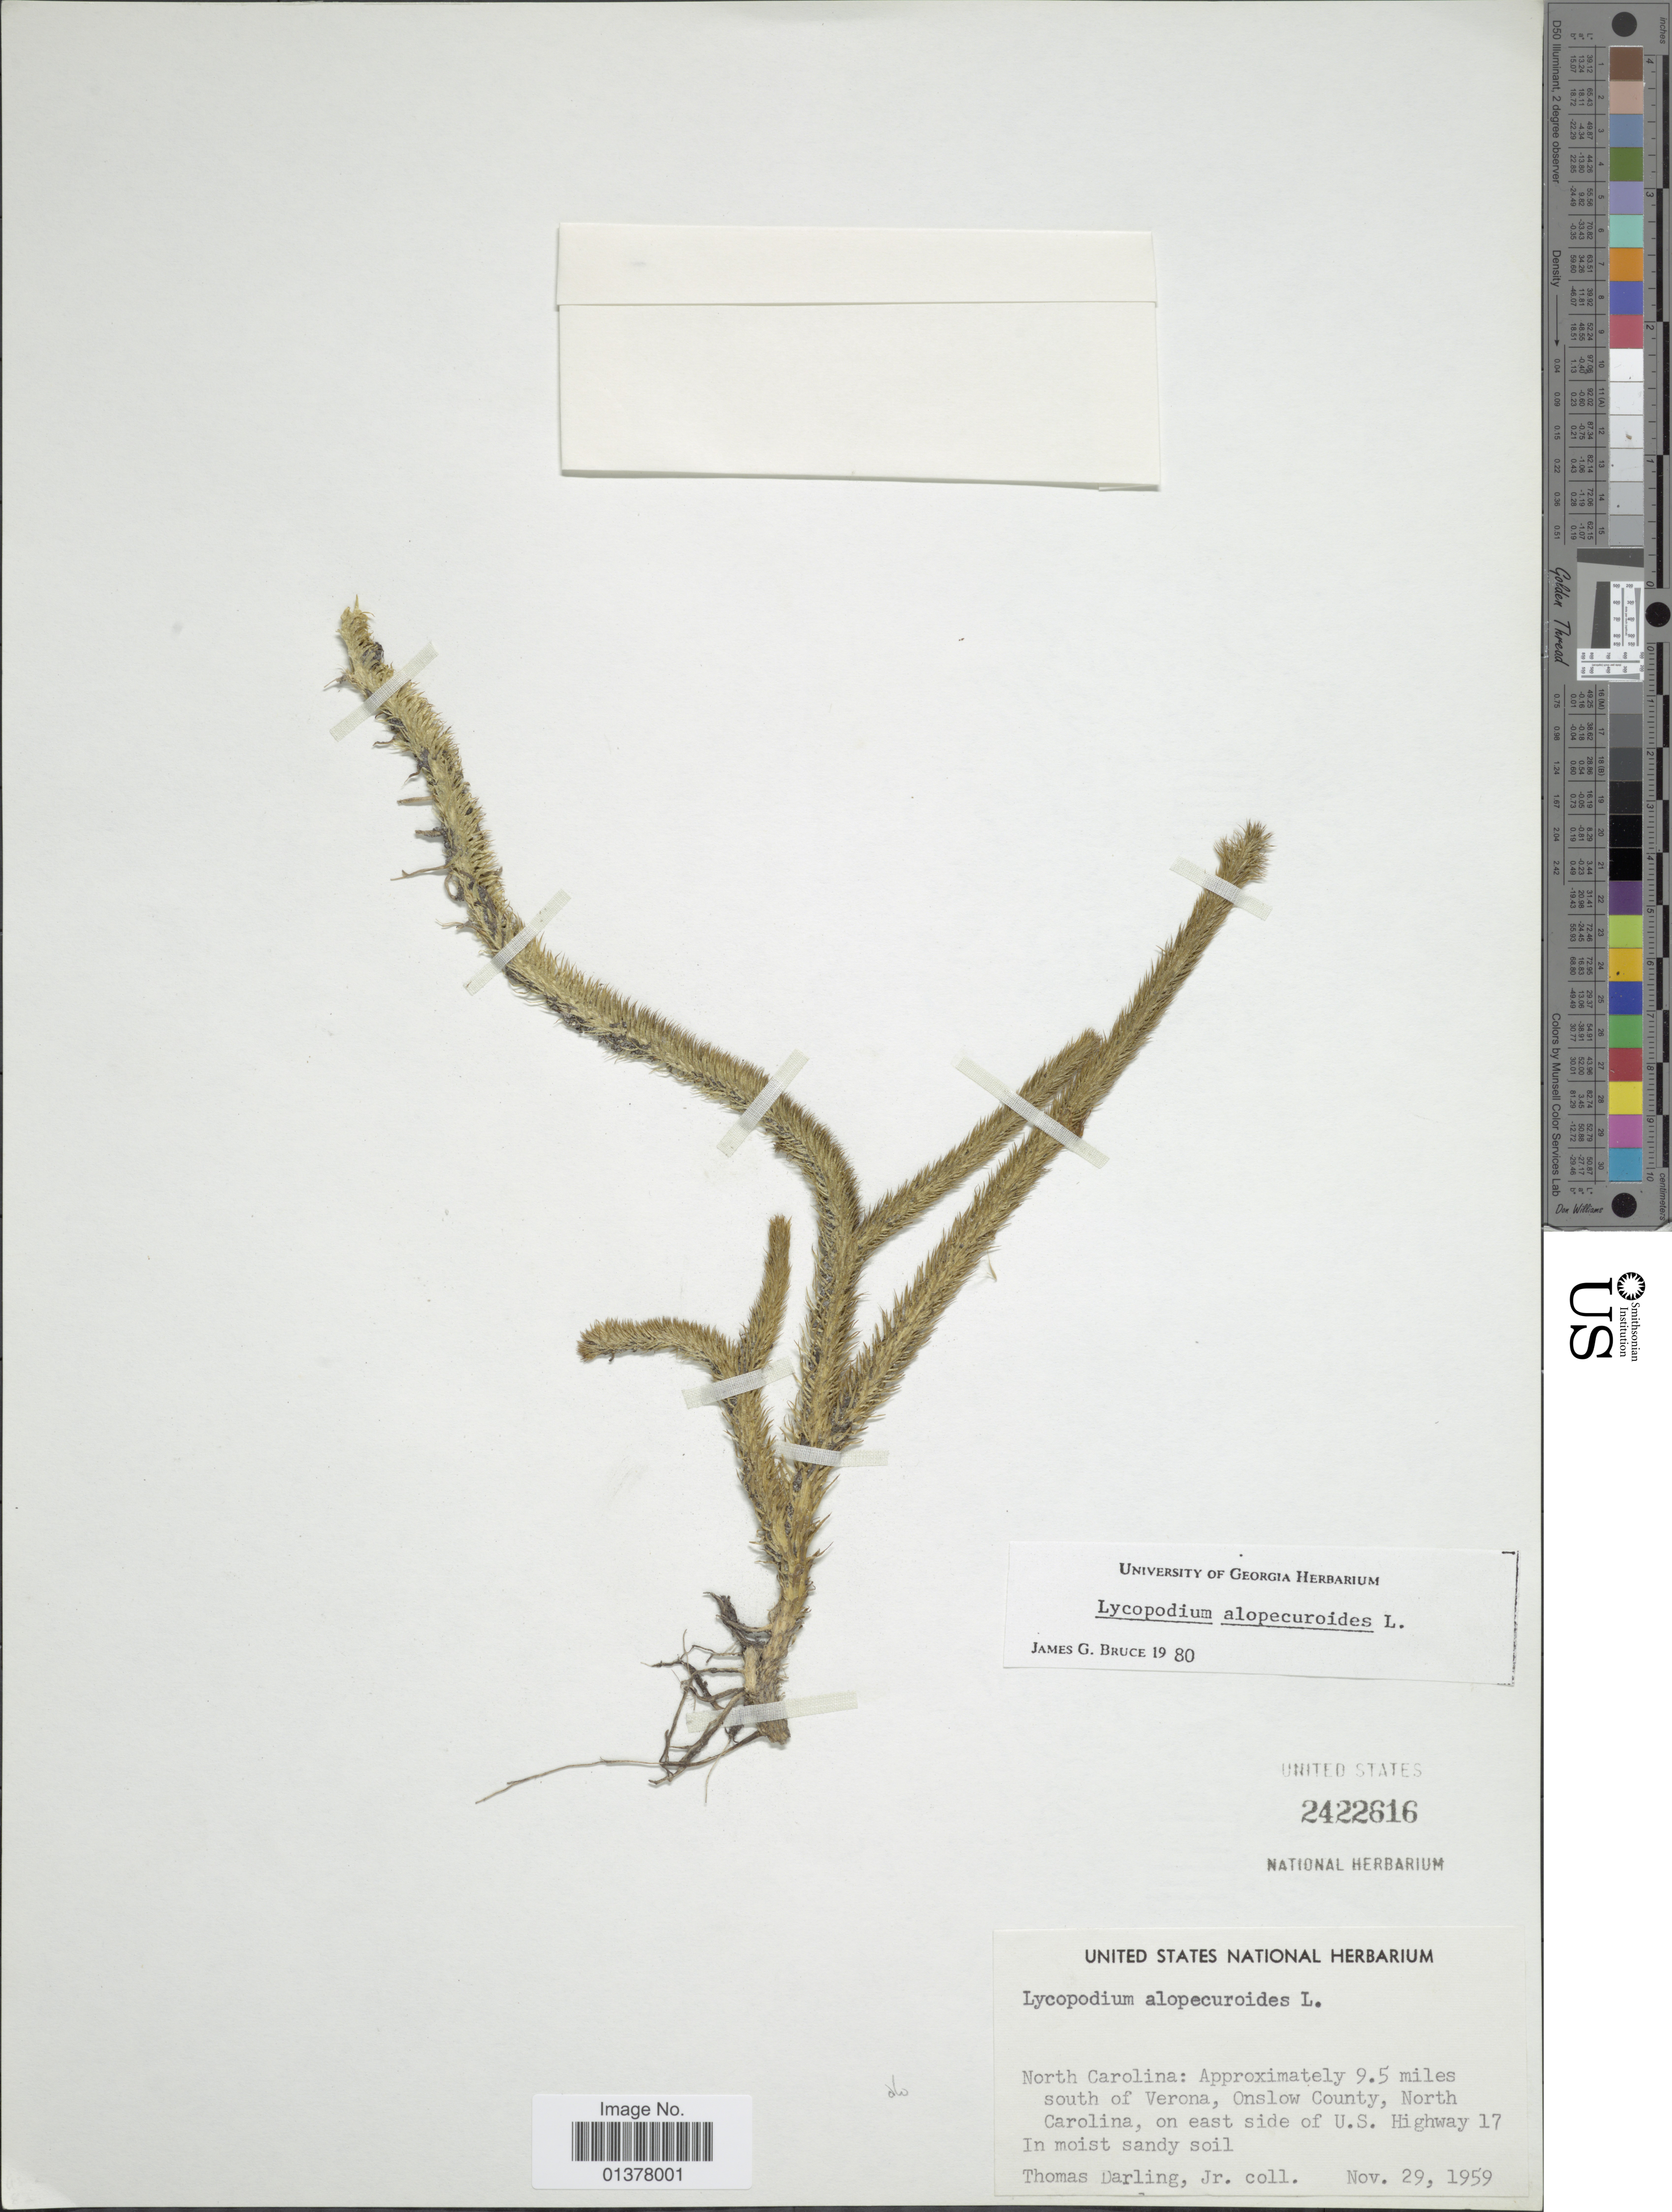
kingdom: Plantae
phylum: Tracheophyta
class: Lycopodiopsida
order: Lycopodiales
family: Lycopodiaceae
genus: Lycopodiella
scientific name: Lycopodiella alopecuroides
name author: (L.) Cranfill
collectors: T. Darling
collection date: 1959-11-29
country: United States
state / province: North Carolina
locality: Approximatley 9.5 miles south of Verona, Onslow County, North Carolina, on east side of U.S. Highway 17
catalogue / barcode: US 2422616